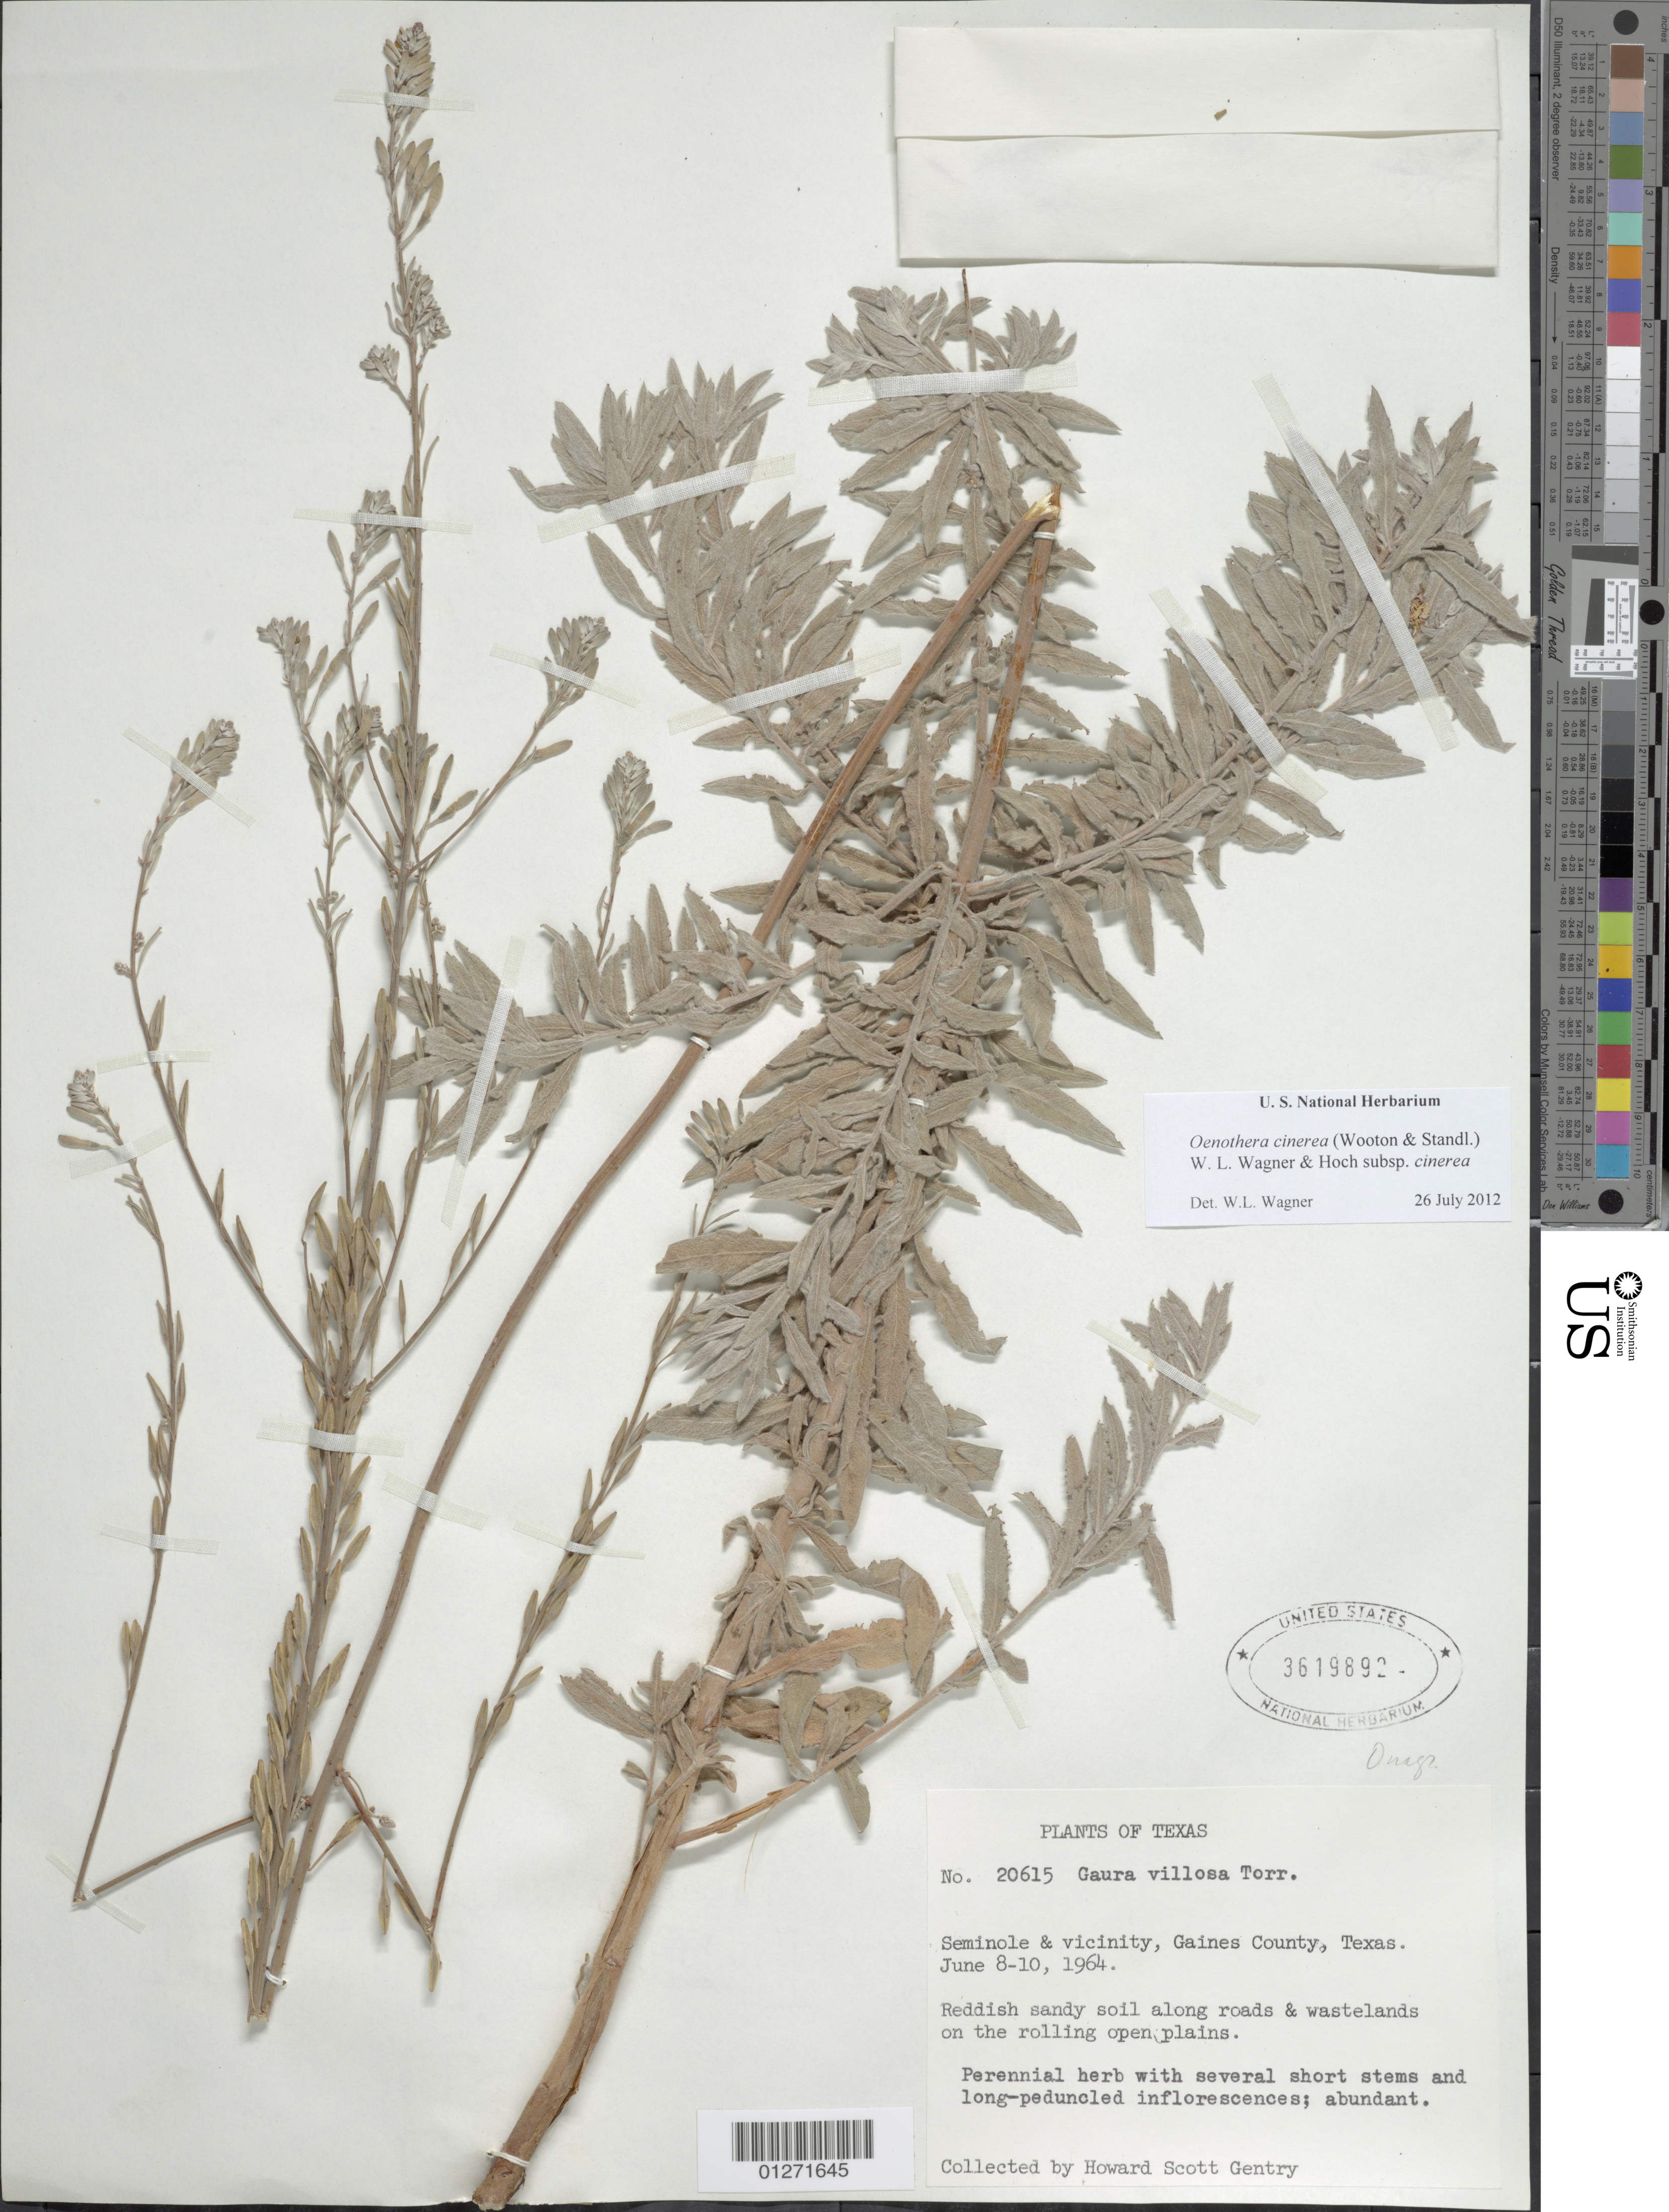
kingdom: Plantae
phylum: Tracheophyta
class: Magnoliopsida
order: Myrtales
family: Onagraceae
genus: Oenothera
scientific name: Oenothera cinerea subsp. cinerea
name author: (Wooton & Standl.) W.L. Wagner & Hoch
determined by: Wagner, W. L., (BOT), Smithsonian Institution - National Museum of Natural History (UNITED STATES)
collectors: H. S. Gentry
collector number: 20615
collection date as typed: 08 Jun 1964 to 10 Jun 1964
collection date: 1964-06-08/1964-06-10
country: United States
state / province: Texas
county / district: Gaines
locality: Seminole and vicinity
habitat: Reddish sandy soil along roads and wastlands on the rolling open plains.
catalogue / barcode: US 3619892